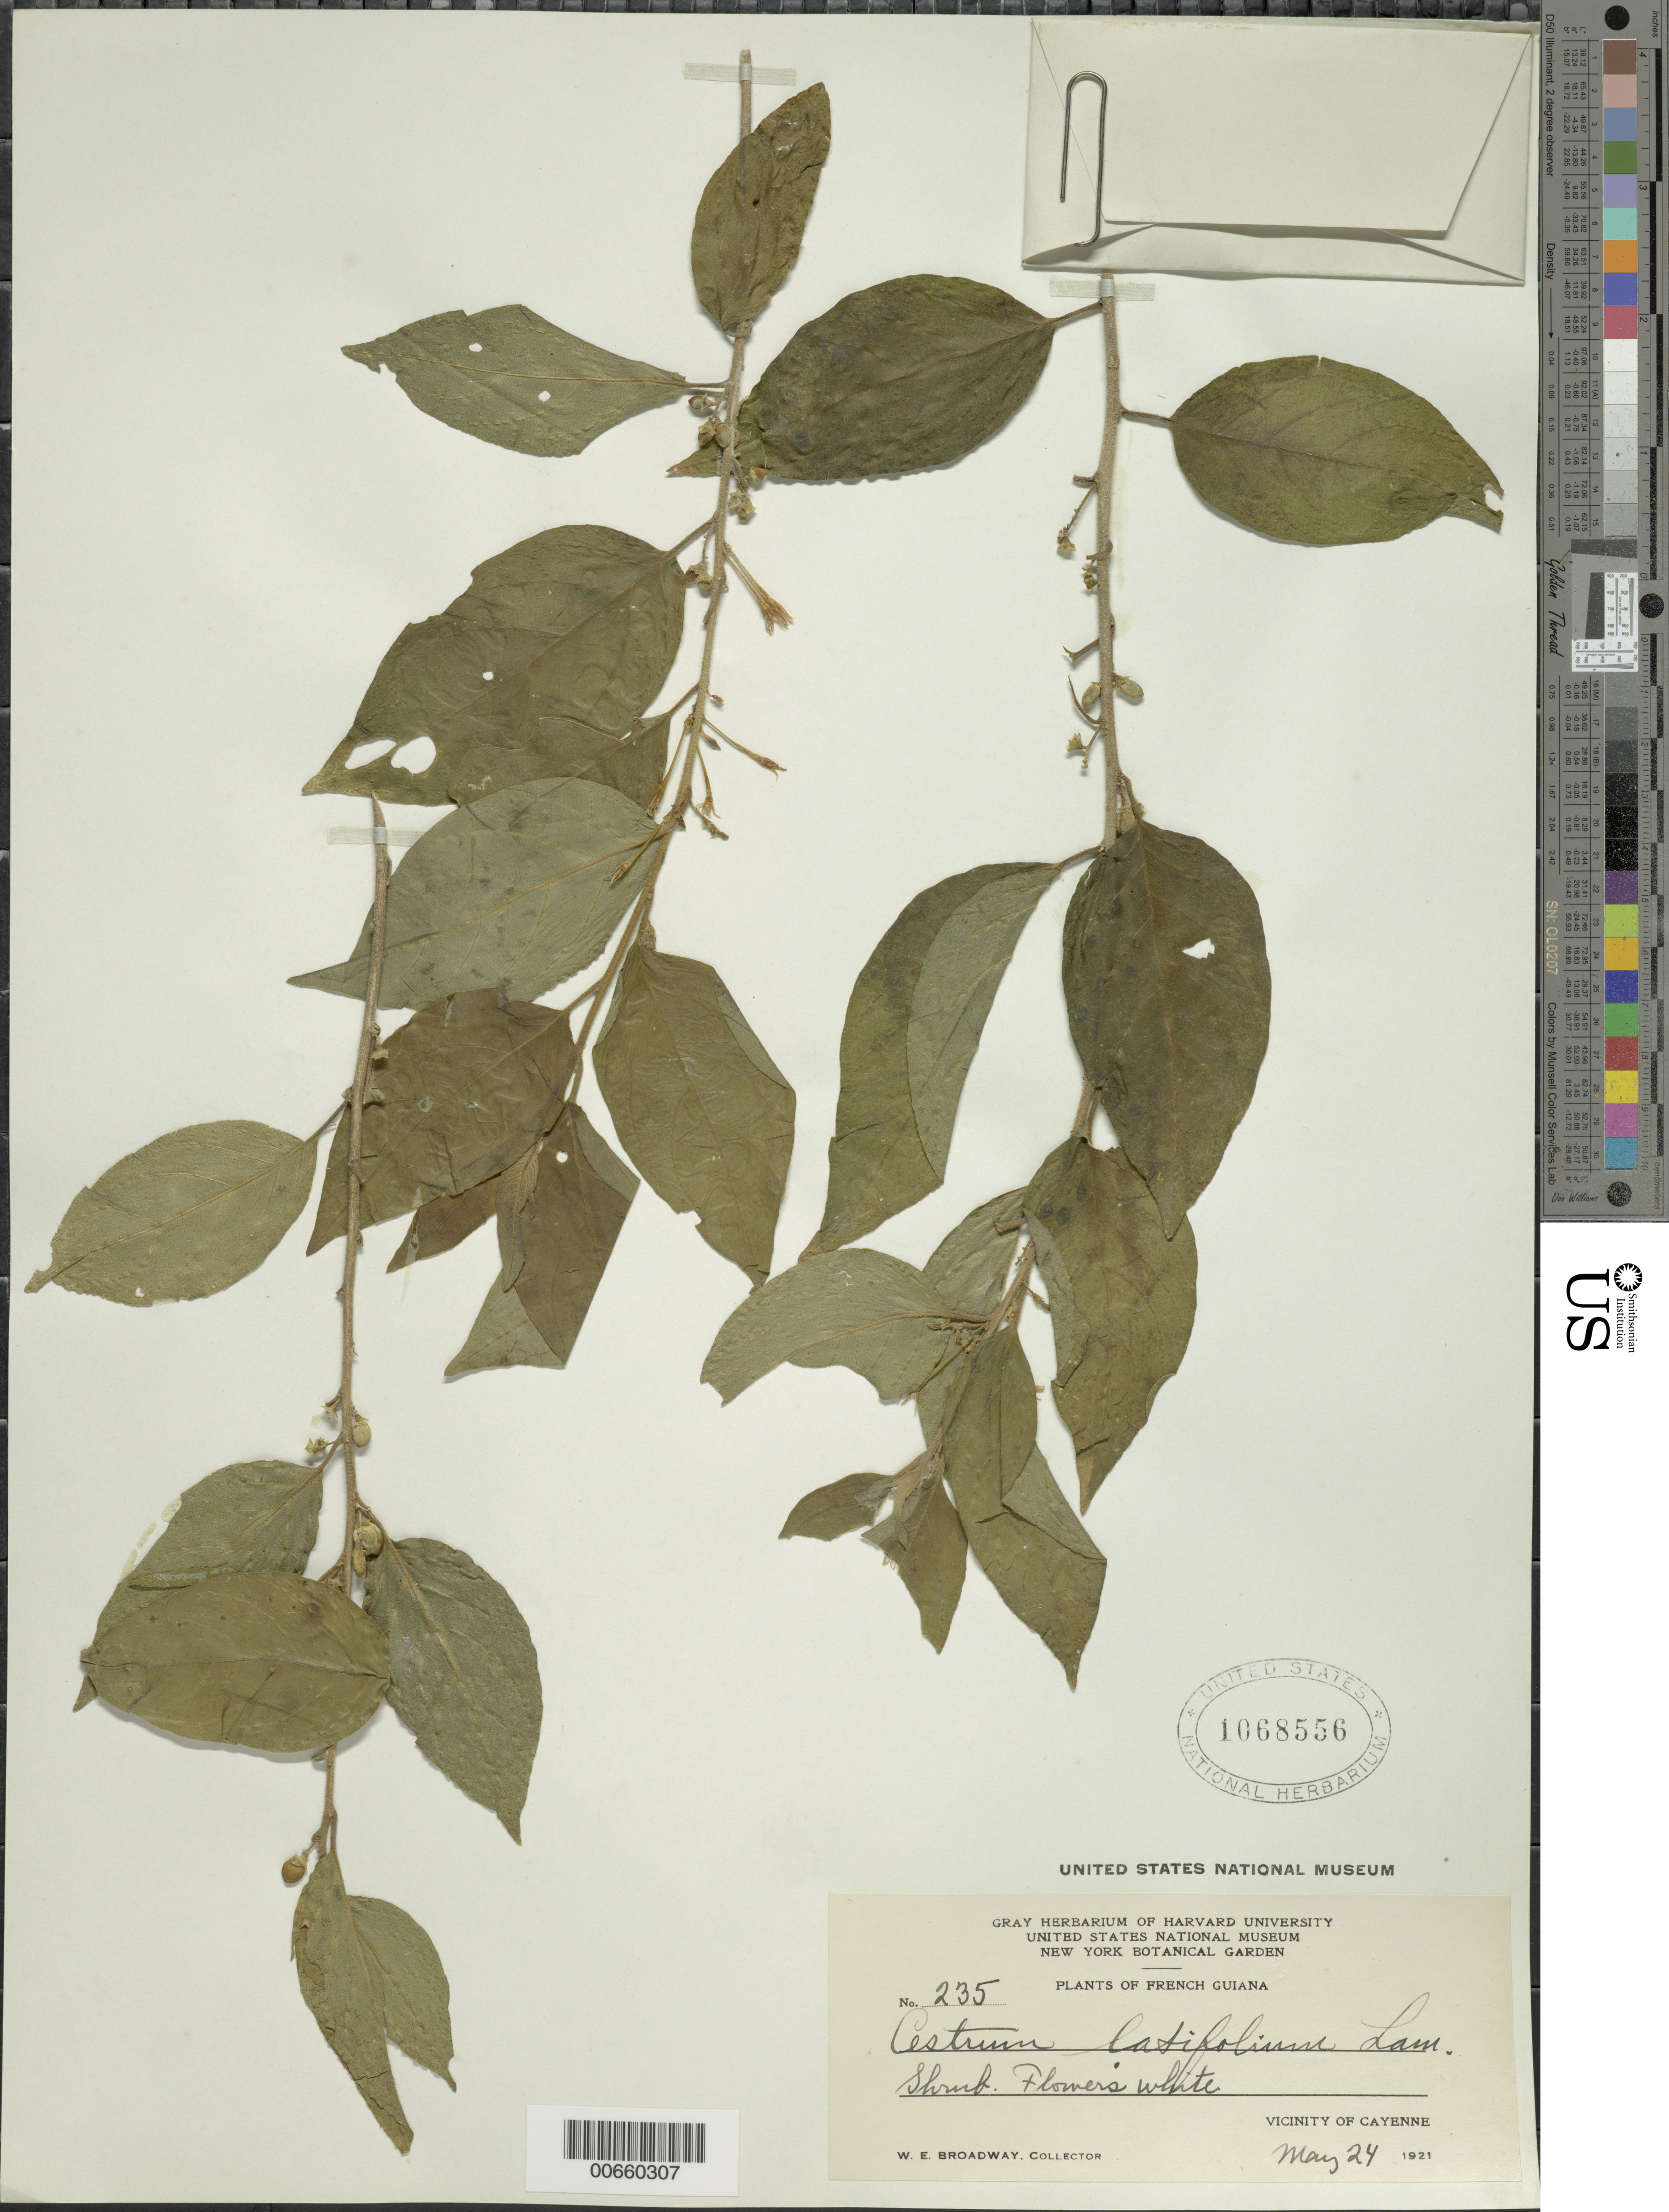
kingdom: Plantae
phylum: Tracheophyta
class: Magnoliopsida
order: Solanales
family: Solanaceae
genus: Cestrum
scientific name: Cestrum latifolium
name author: Lam.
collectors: W. E. Broadway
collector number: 235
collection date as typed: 24-May-21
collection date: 1921-05-24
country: French Guiana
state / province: Cayenne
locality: Cayenne, vic.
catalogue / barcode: US 1068556